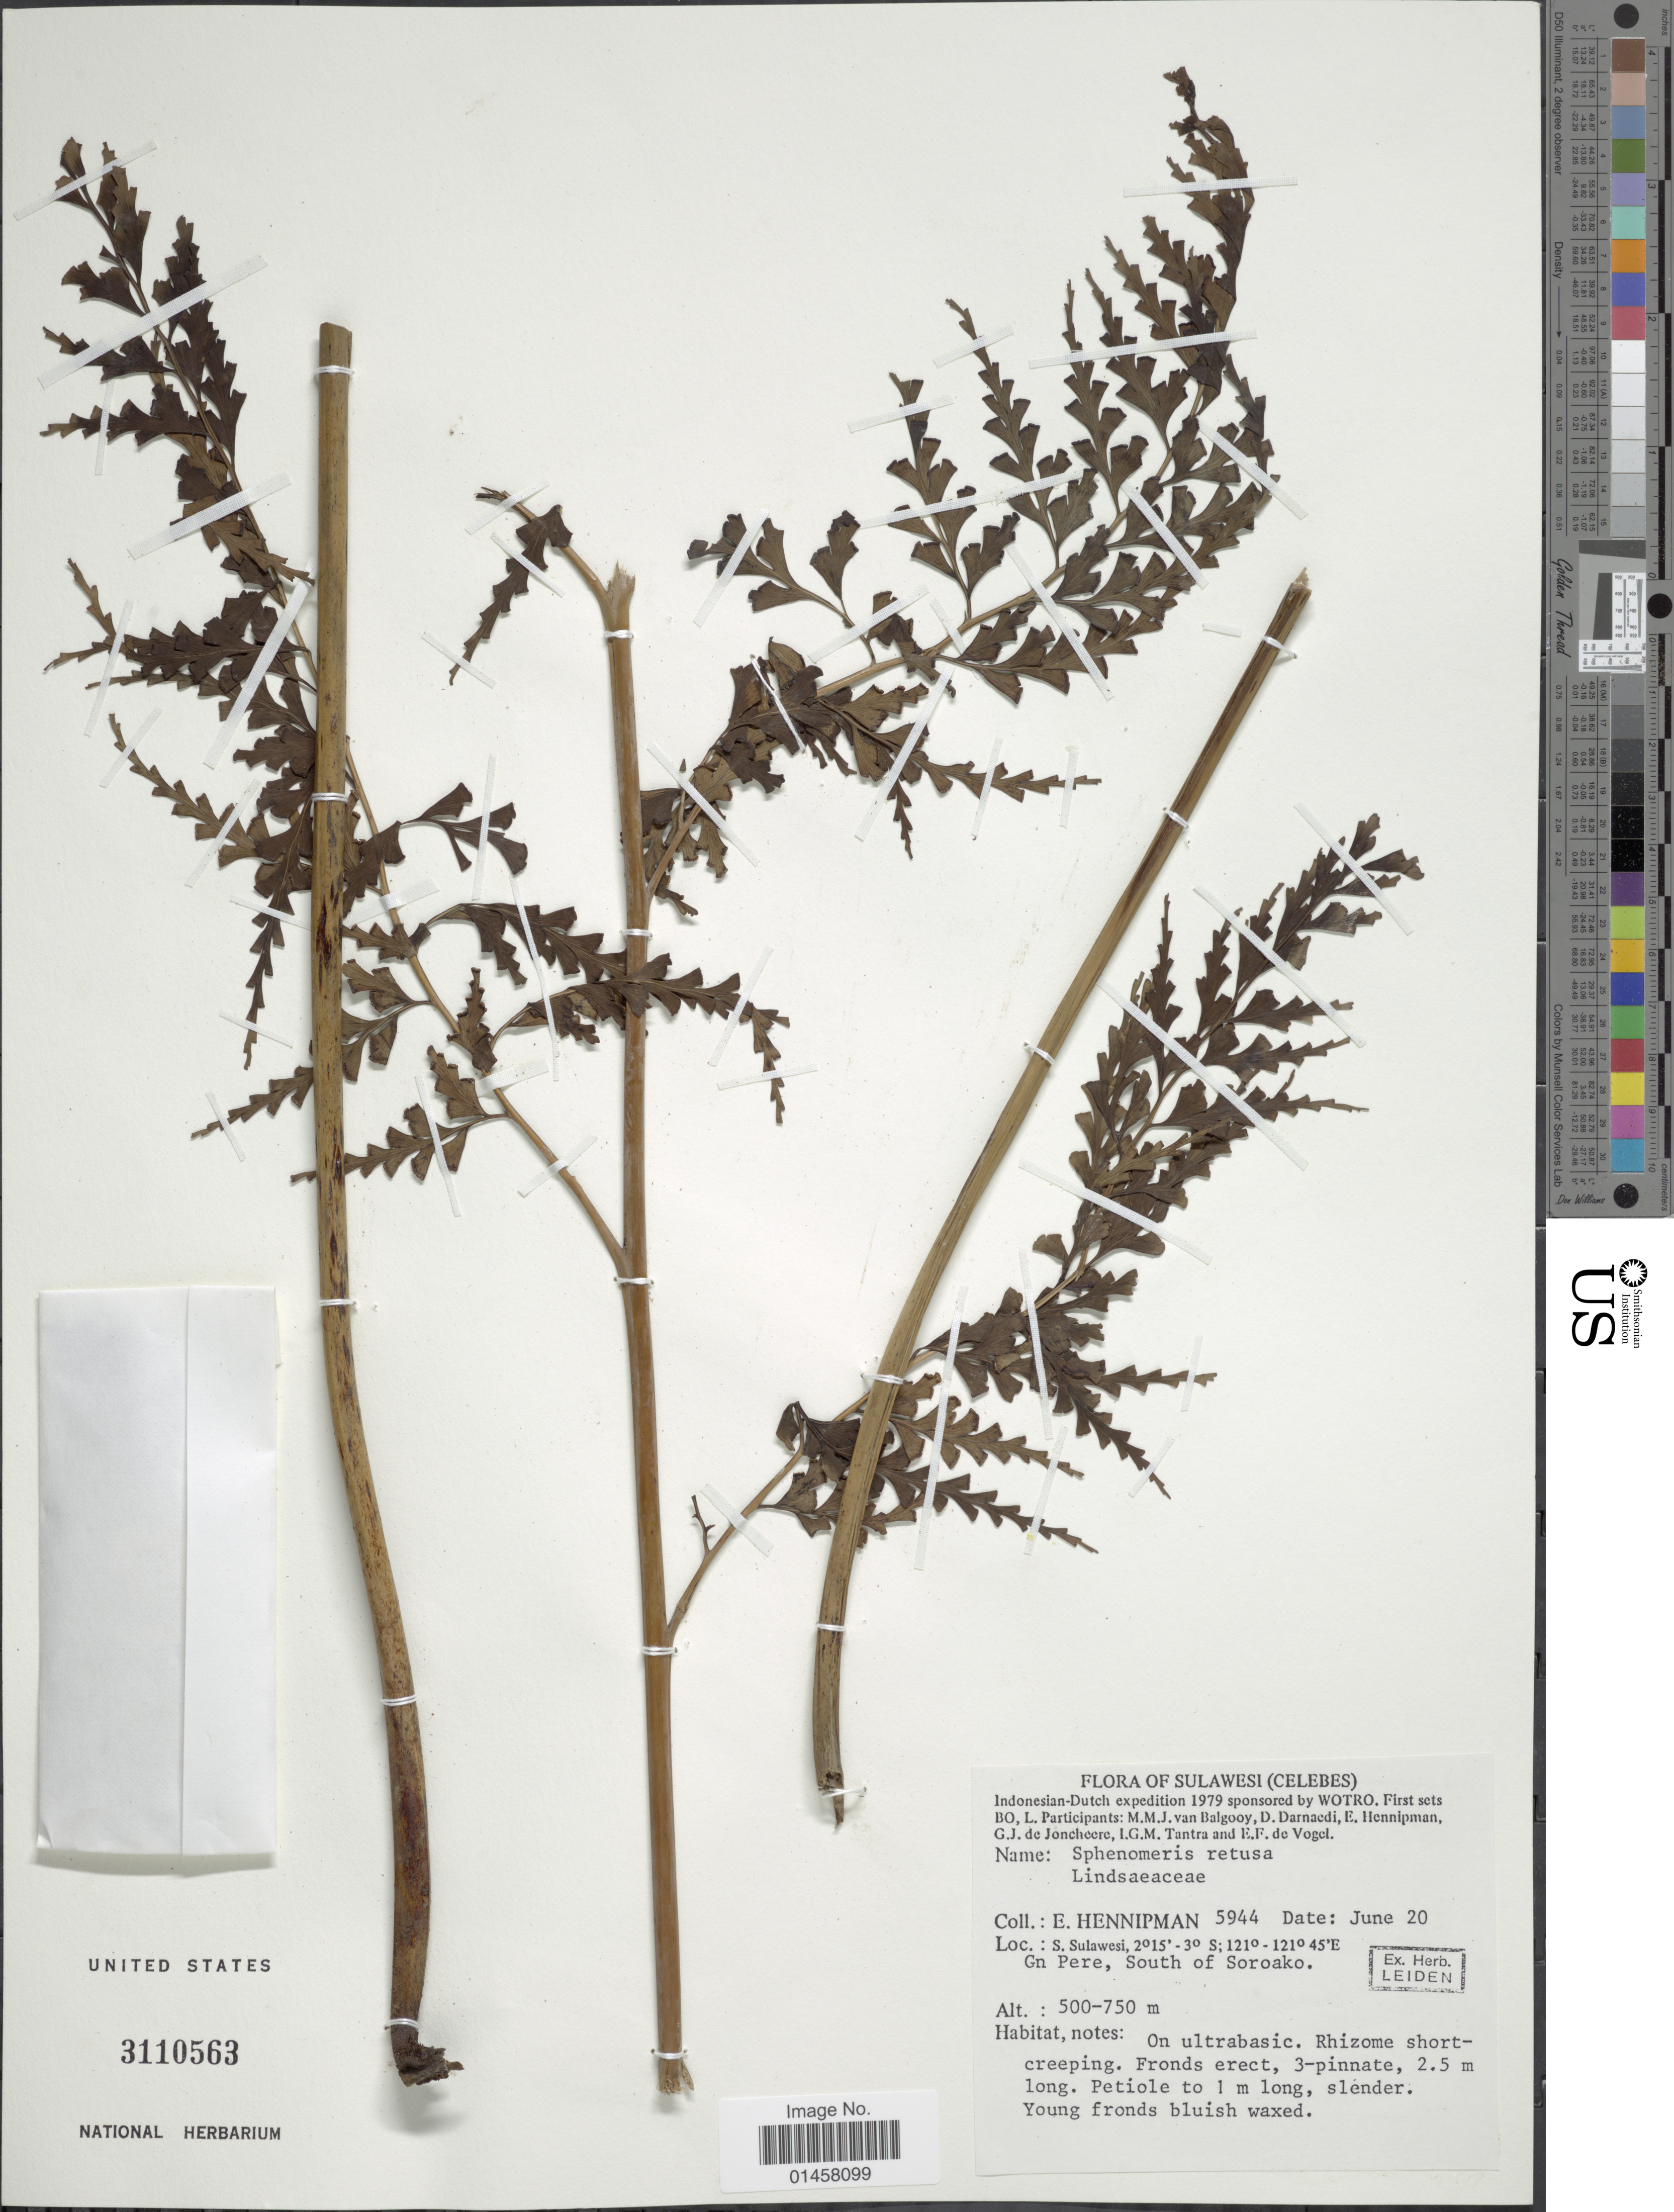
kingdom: Plantae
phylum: Tracheophyta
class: Polypodiopsida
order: Polypodiales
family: Lindsaeaceae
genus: Sphenomeris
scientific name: Sphenomeris retusa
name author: (Cav.) Maxim.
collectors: E. Hennipman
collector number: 5944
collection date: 1979-06-20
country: Indonesia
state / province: Sulawesi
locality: Sulawesi(Celebes), S. Sulawesi, Gn Pere, South of Soroako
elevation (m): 500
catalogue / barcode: US 3110563